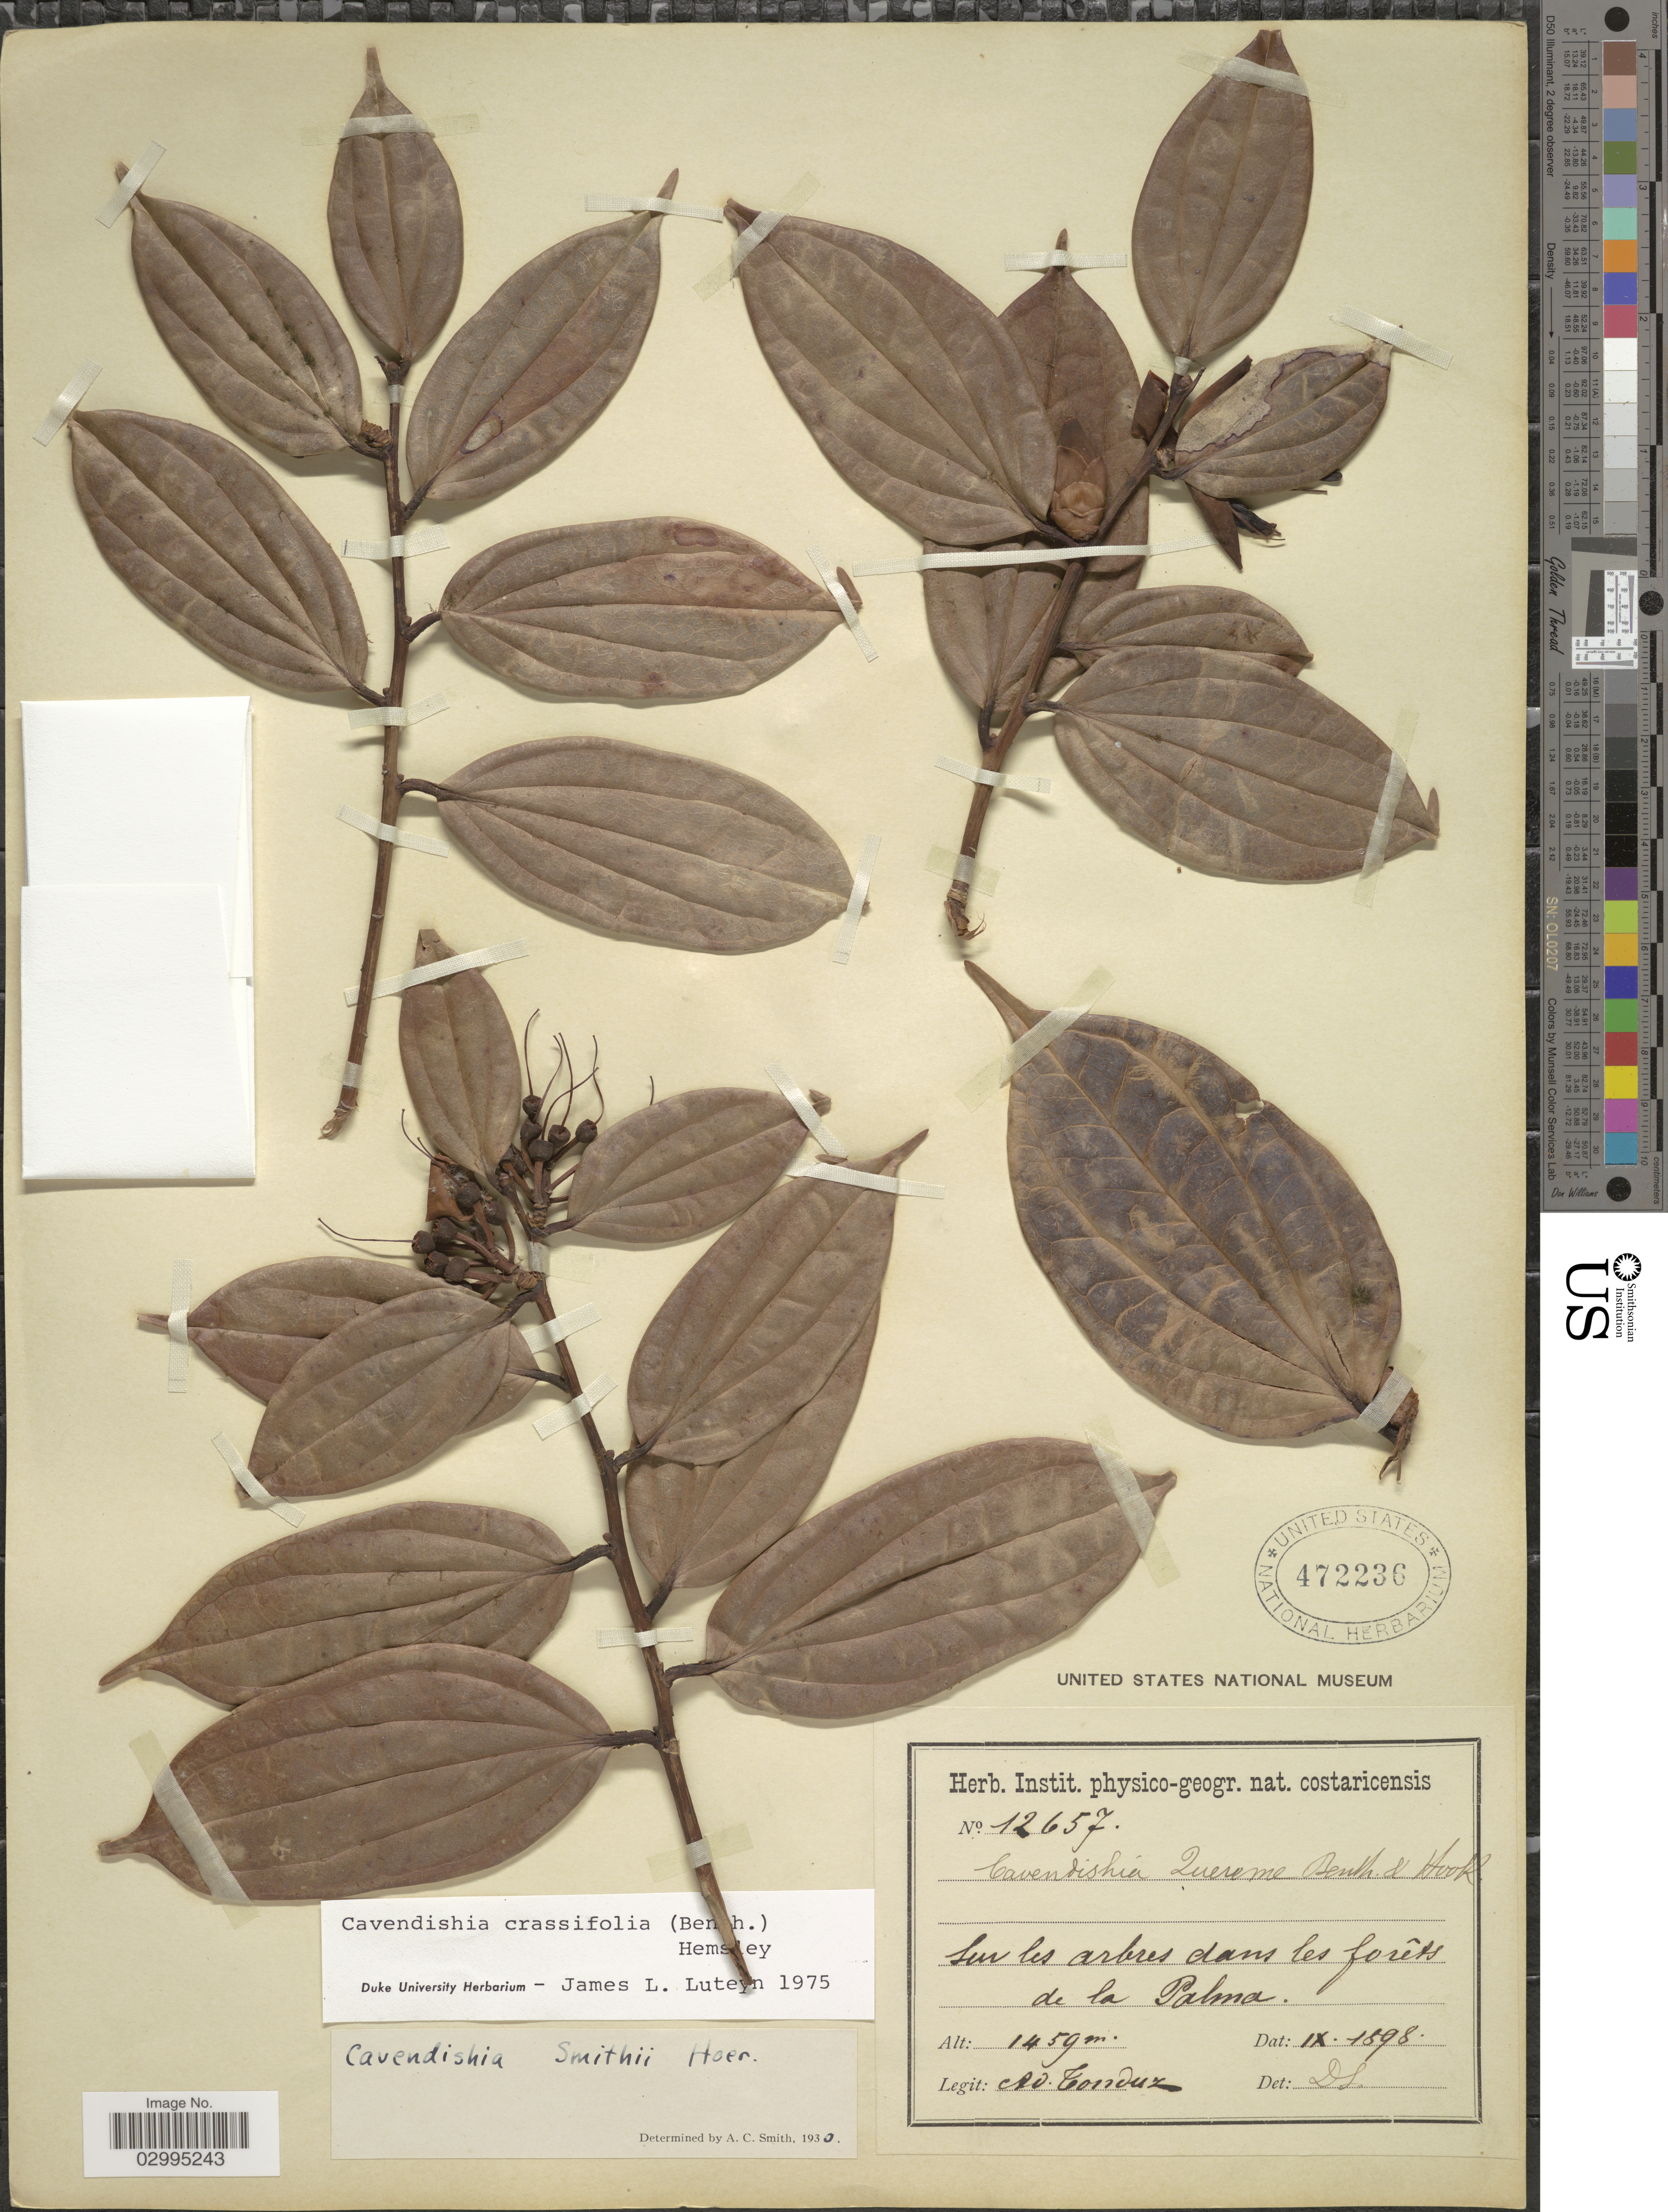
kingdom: Plantae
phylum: Tracheophyta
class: Magnoliopsida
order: Ericales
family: Ericaceae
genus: Cavendishia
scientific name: Cavendishia crassifolia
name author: (Benth.) Hemsl.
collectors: A. Tonduz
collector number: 12657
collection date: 1898-09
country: Costa Rica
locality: Sur les arbres dans les forêts de la Palma.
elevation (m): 1459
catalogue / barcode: US 472236